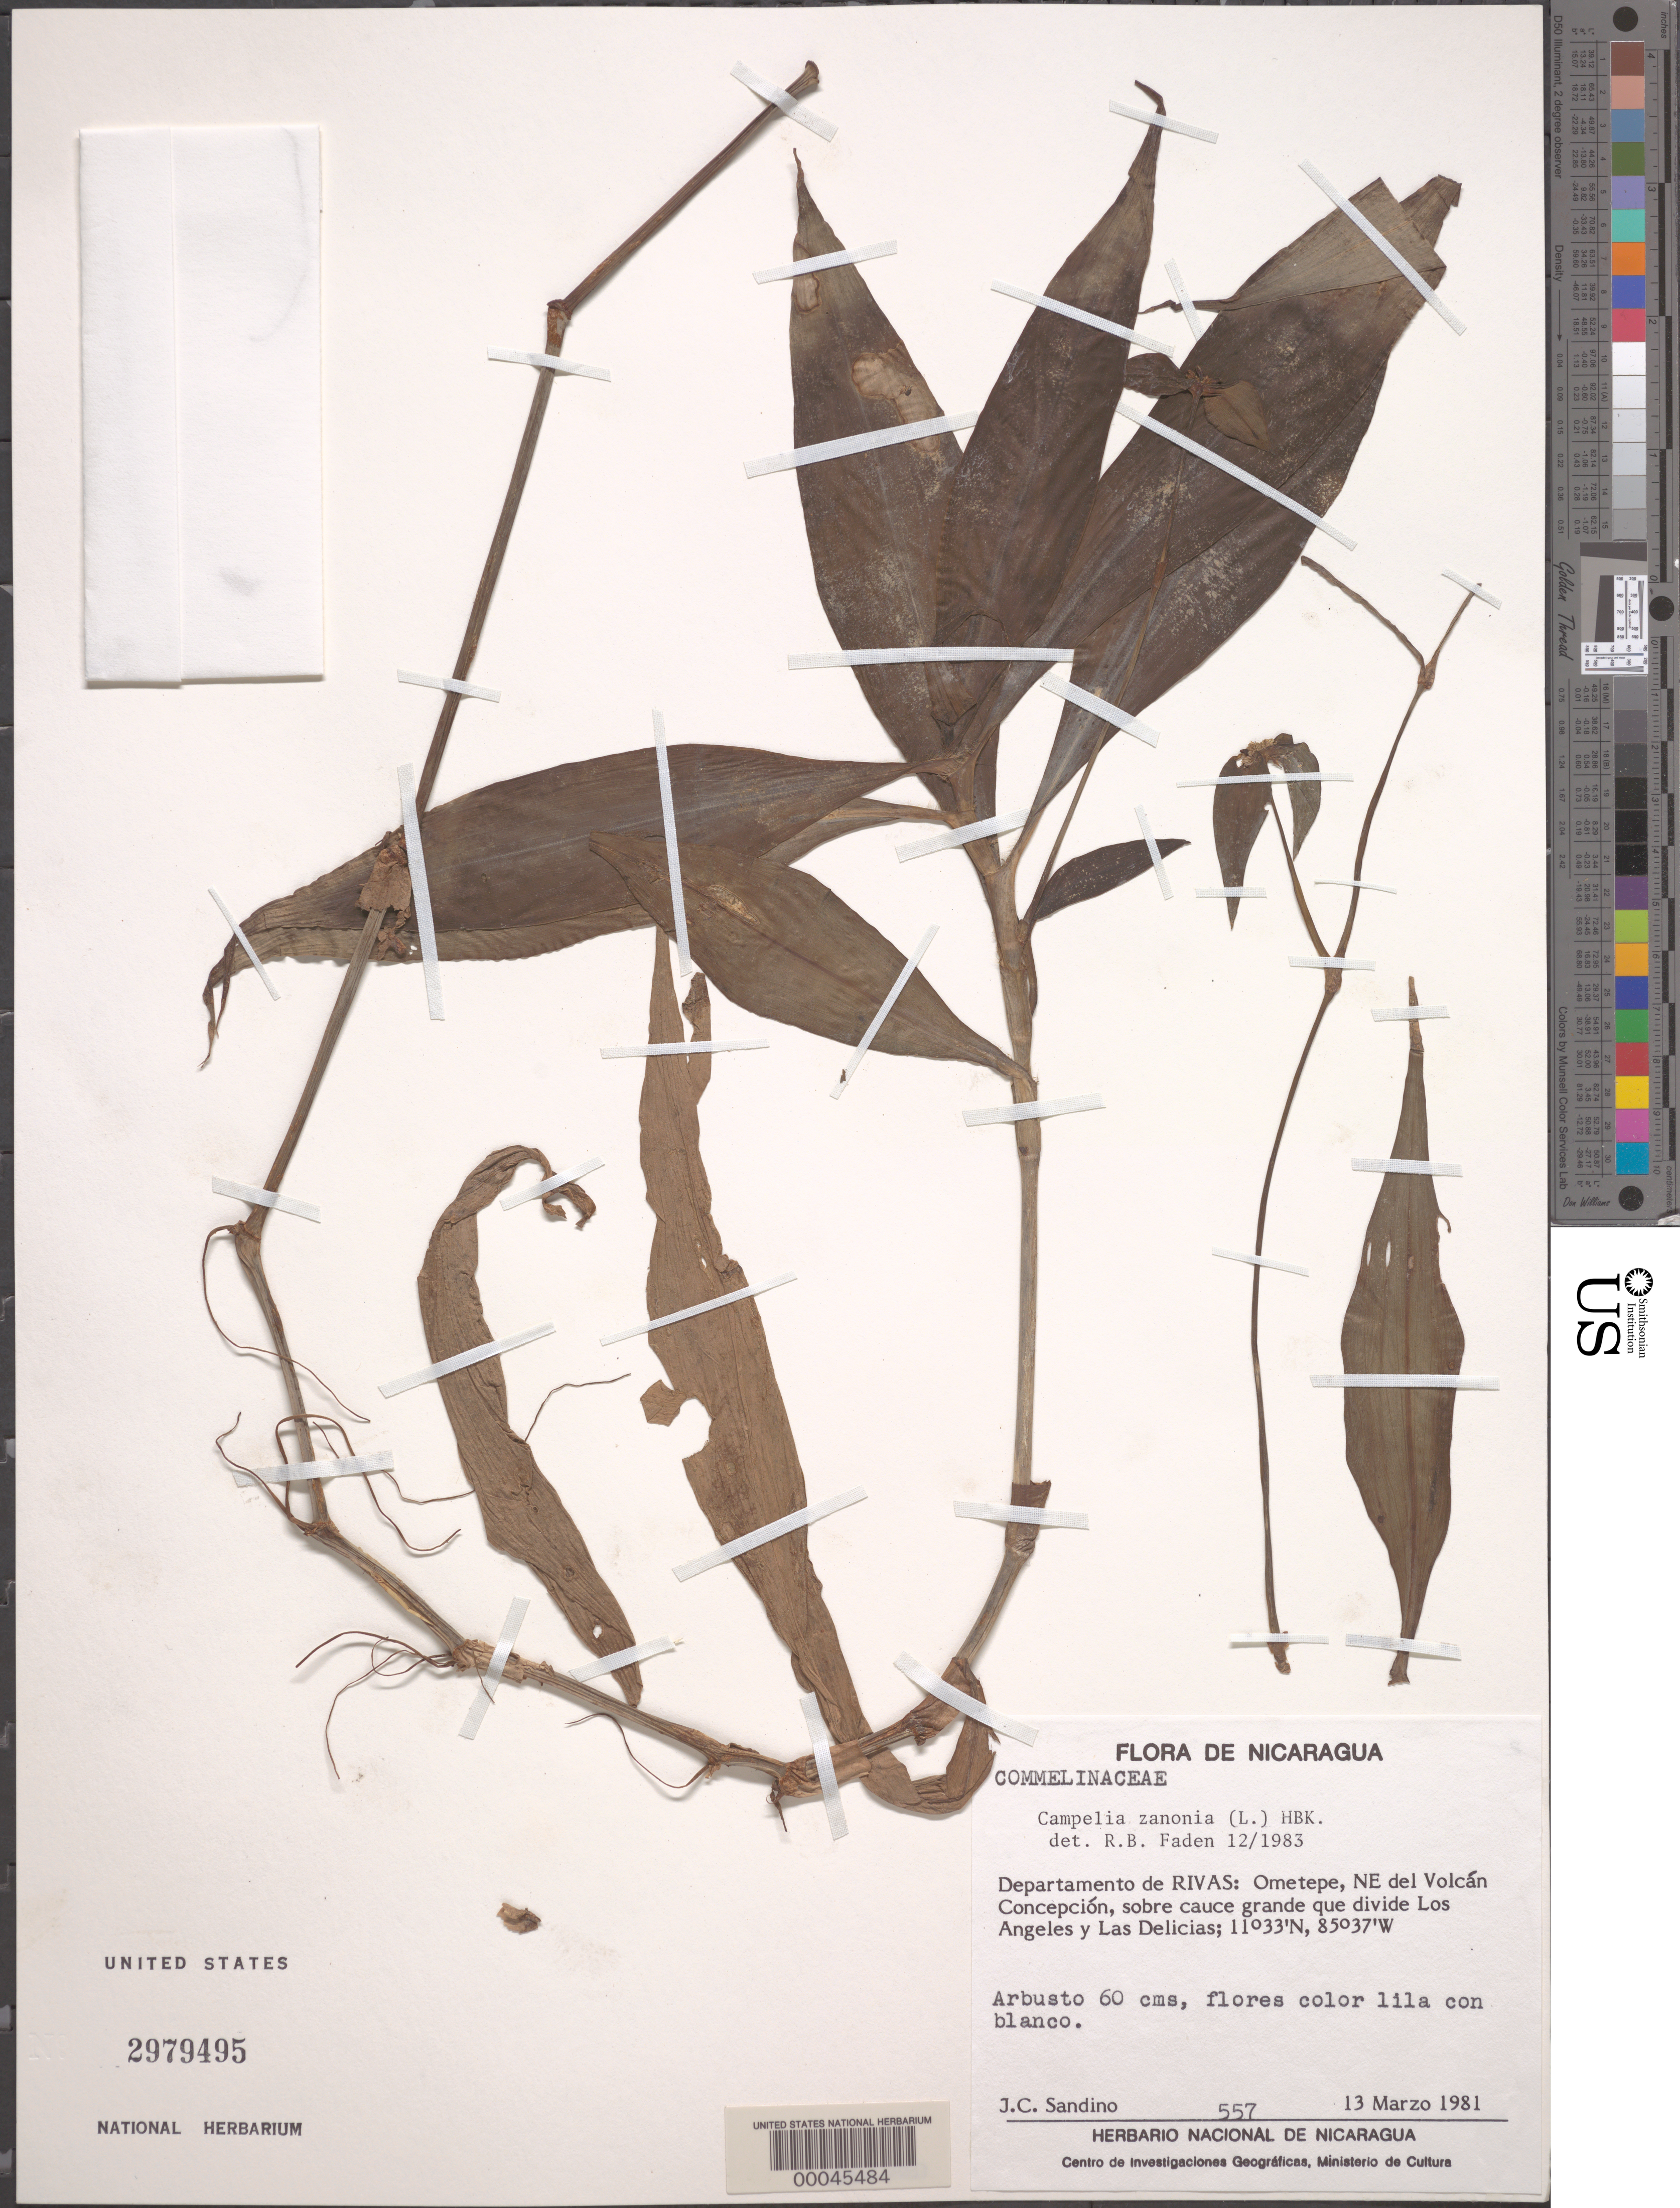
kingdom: Plantae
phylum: Tracheophyta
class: Liliopsida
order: Commelinales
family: Commelinaceae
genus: Tradescantia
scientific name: Tradescantia zanonia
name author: (L.) Sw.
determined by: Faden, Robert B., (US), Smithsonian Institution - National Museum of Natural History (UNITED STATES)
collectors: J. Sandino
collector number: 557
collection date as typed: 13 Mar 1981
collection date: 1981-03-13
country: Nicaragua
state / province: Rivas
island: Isla de Ometepe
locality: Ometepe, ne of volcan concepcion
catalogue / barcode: US 2979495